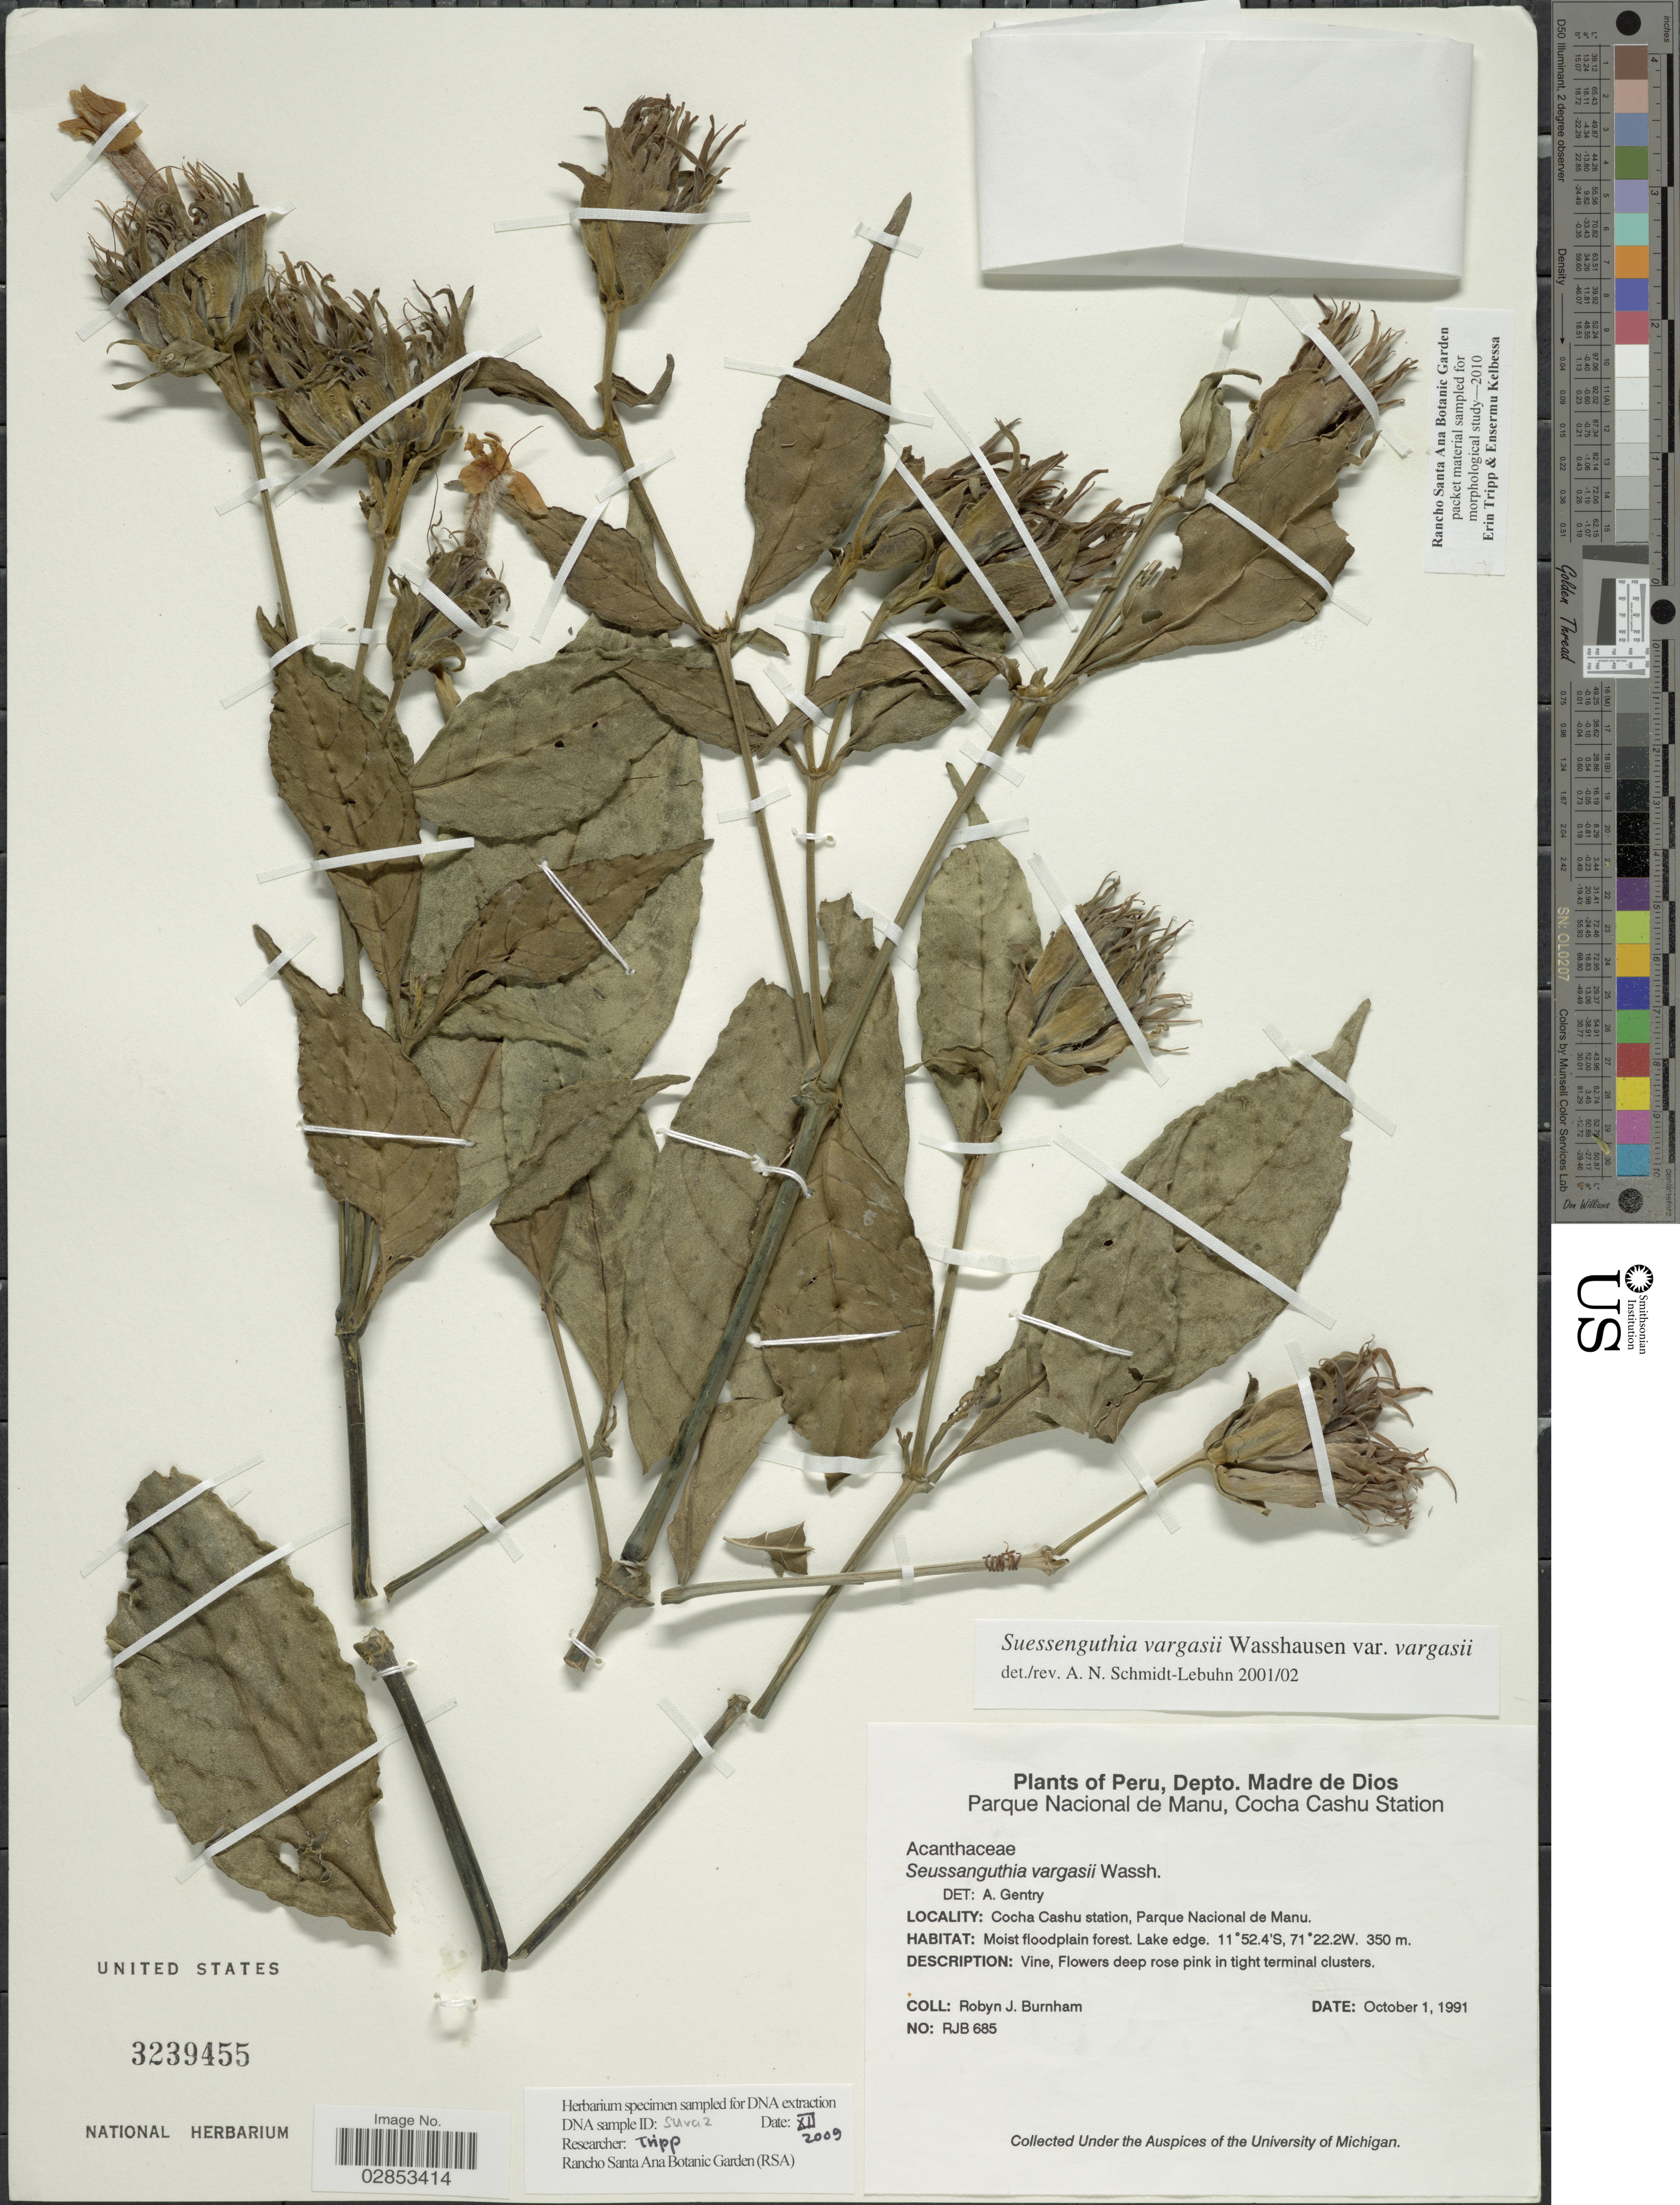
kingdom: Plantae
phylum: Tracheophyta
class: Magnoliopsida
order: Lamiales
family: Acanthaceae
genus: Suessenguthia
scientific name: Suessenguthia vargasii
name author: Wassh.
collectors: R. J. Burnham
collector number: RJB 685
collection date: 1991-10-01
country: Peru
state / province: Madre de Dios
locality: Depto. Madre de Dios. Cocha Cashu station, Parque Nacional de Manu.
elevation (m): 350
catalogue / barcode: US 3239455